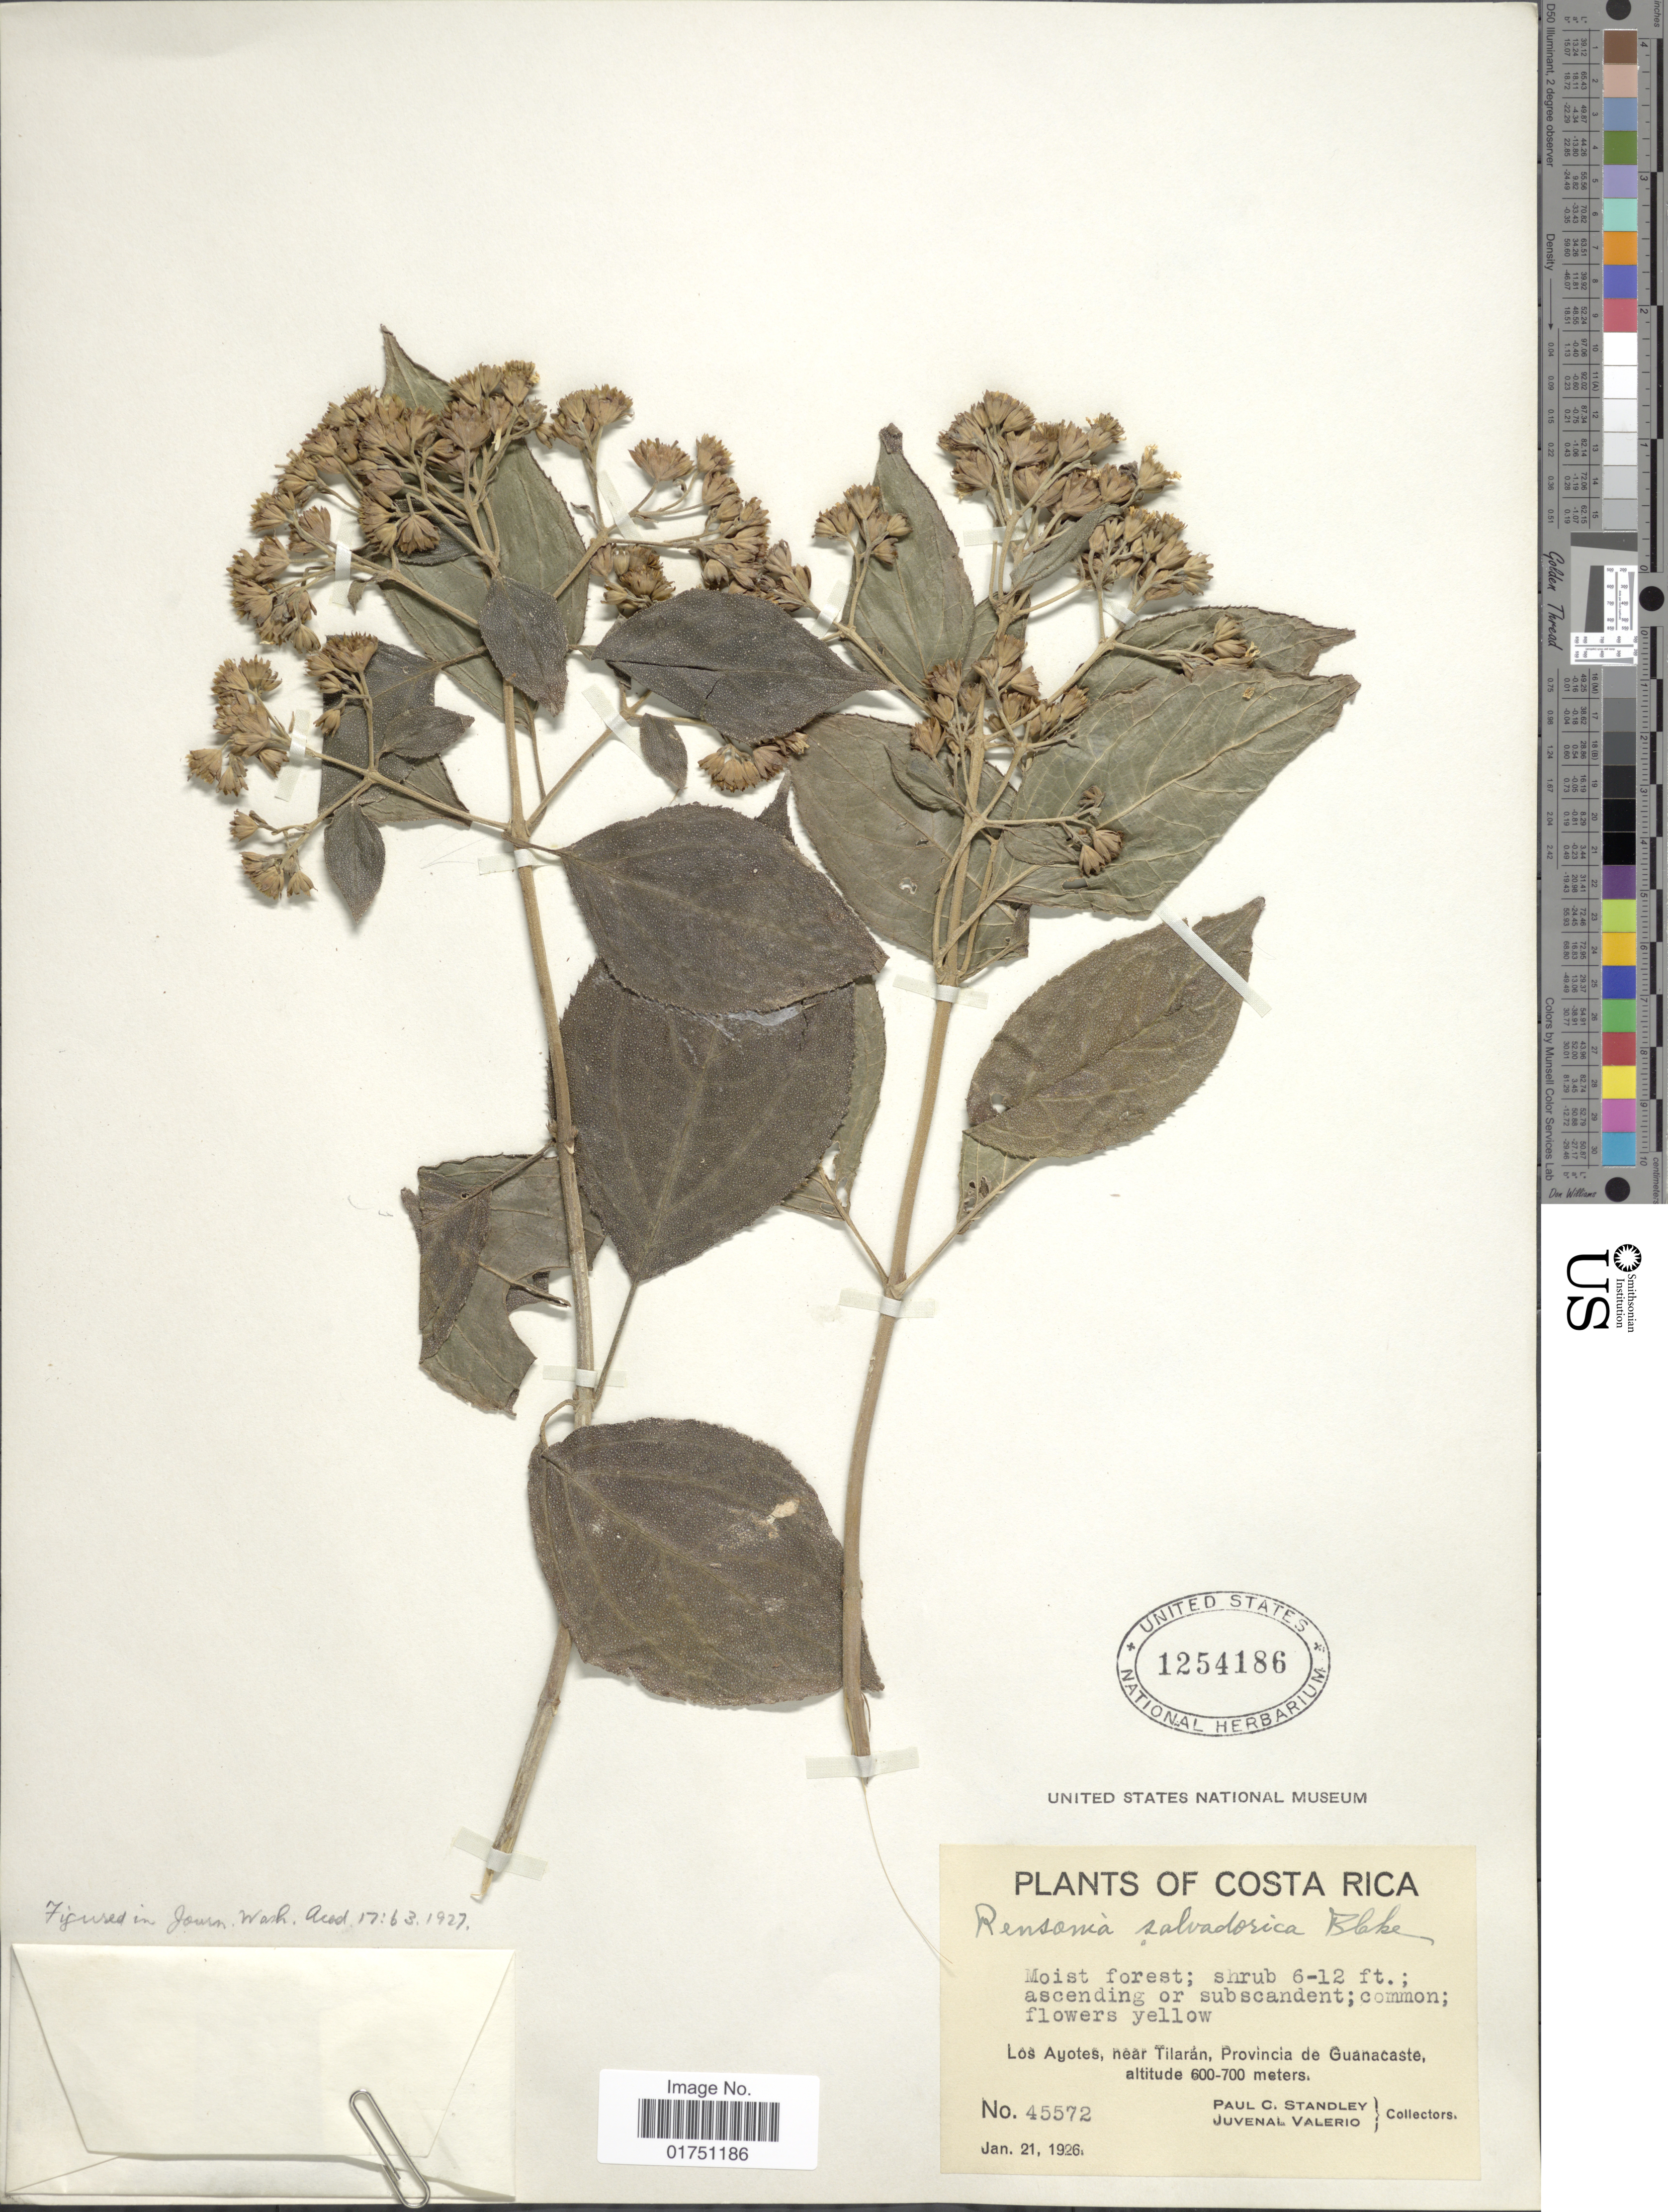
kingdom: Plantae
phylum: Tracheophyta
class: Magnoliopsida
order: Asterales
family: Asteraceae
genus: Rensonia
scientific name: Rensonia salvadorica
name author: S.F. Blake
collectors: P. C. Standley & J. Valerio R.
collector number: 45572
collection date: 1926-01-21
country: Costa Rica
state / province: Guanacaste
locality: Los Ayotes, near Tilarán, Provincia de Guanacaste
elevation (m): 600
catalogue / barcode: US 1254186